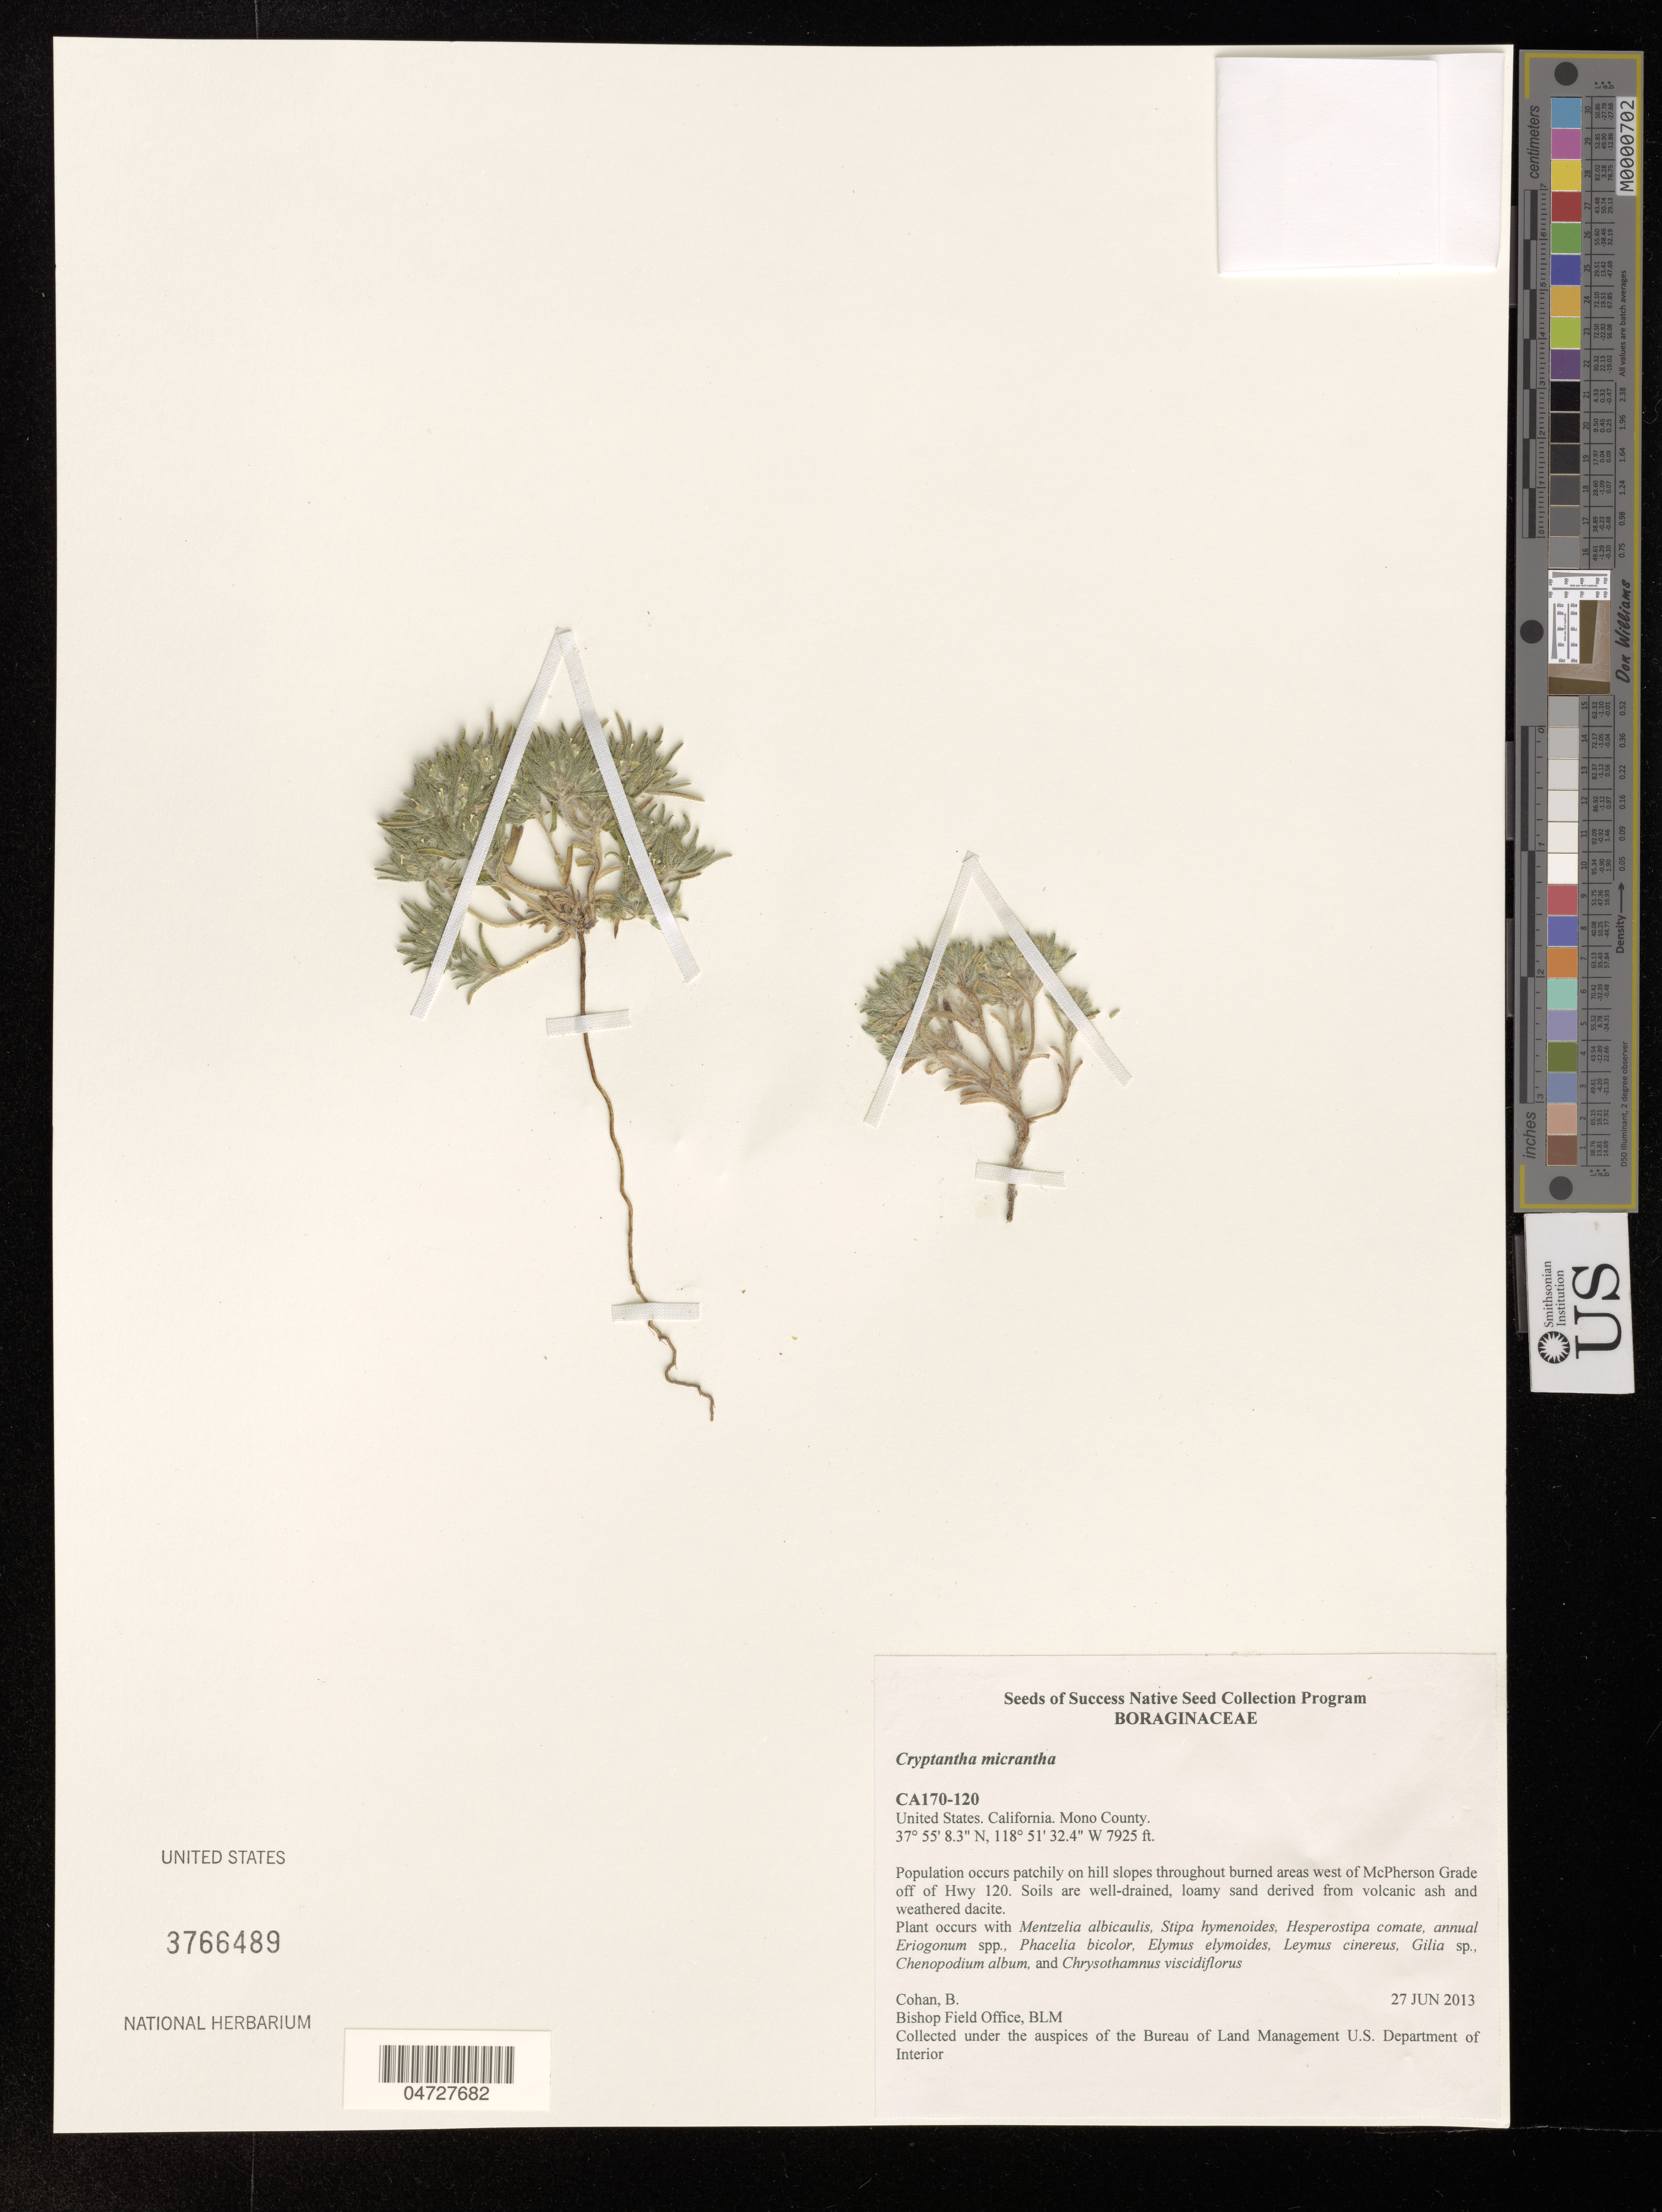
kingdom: Plantae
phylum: Tracheophyta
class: Magnoliopsida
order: Boraginales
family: Boraginaceae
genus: Cryptantha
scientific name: Cryptantha micrantha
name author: (Torr.) I.M. Johnst.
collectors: B. Cohan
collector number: CA170-120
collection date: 2013-06-27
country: United States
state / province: California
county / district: Mono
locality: Mono County. Population occurs patchily on hill slopes throughout burned areas west of McPherson Grade off of Hwy 120.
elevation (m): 2416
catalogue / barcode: US 3766489